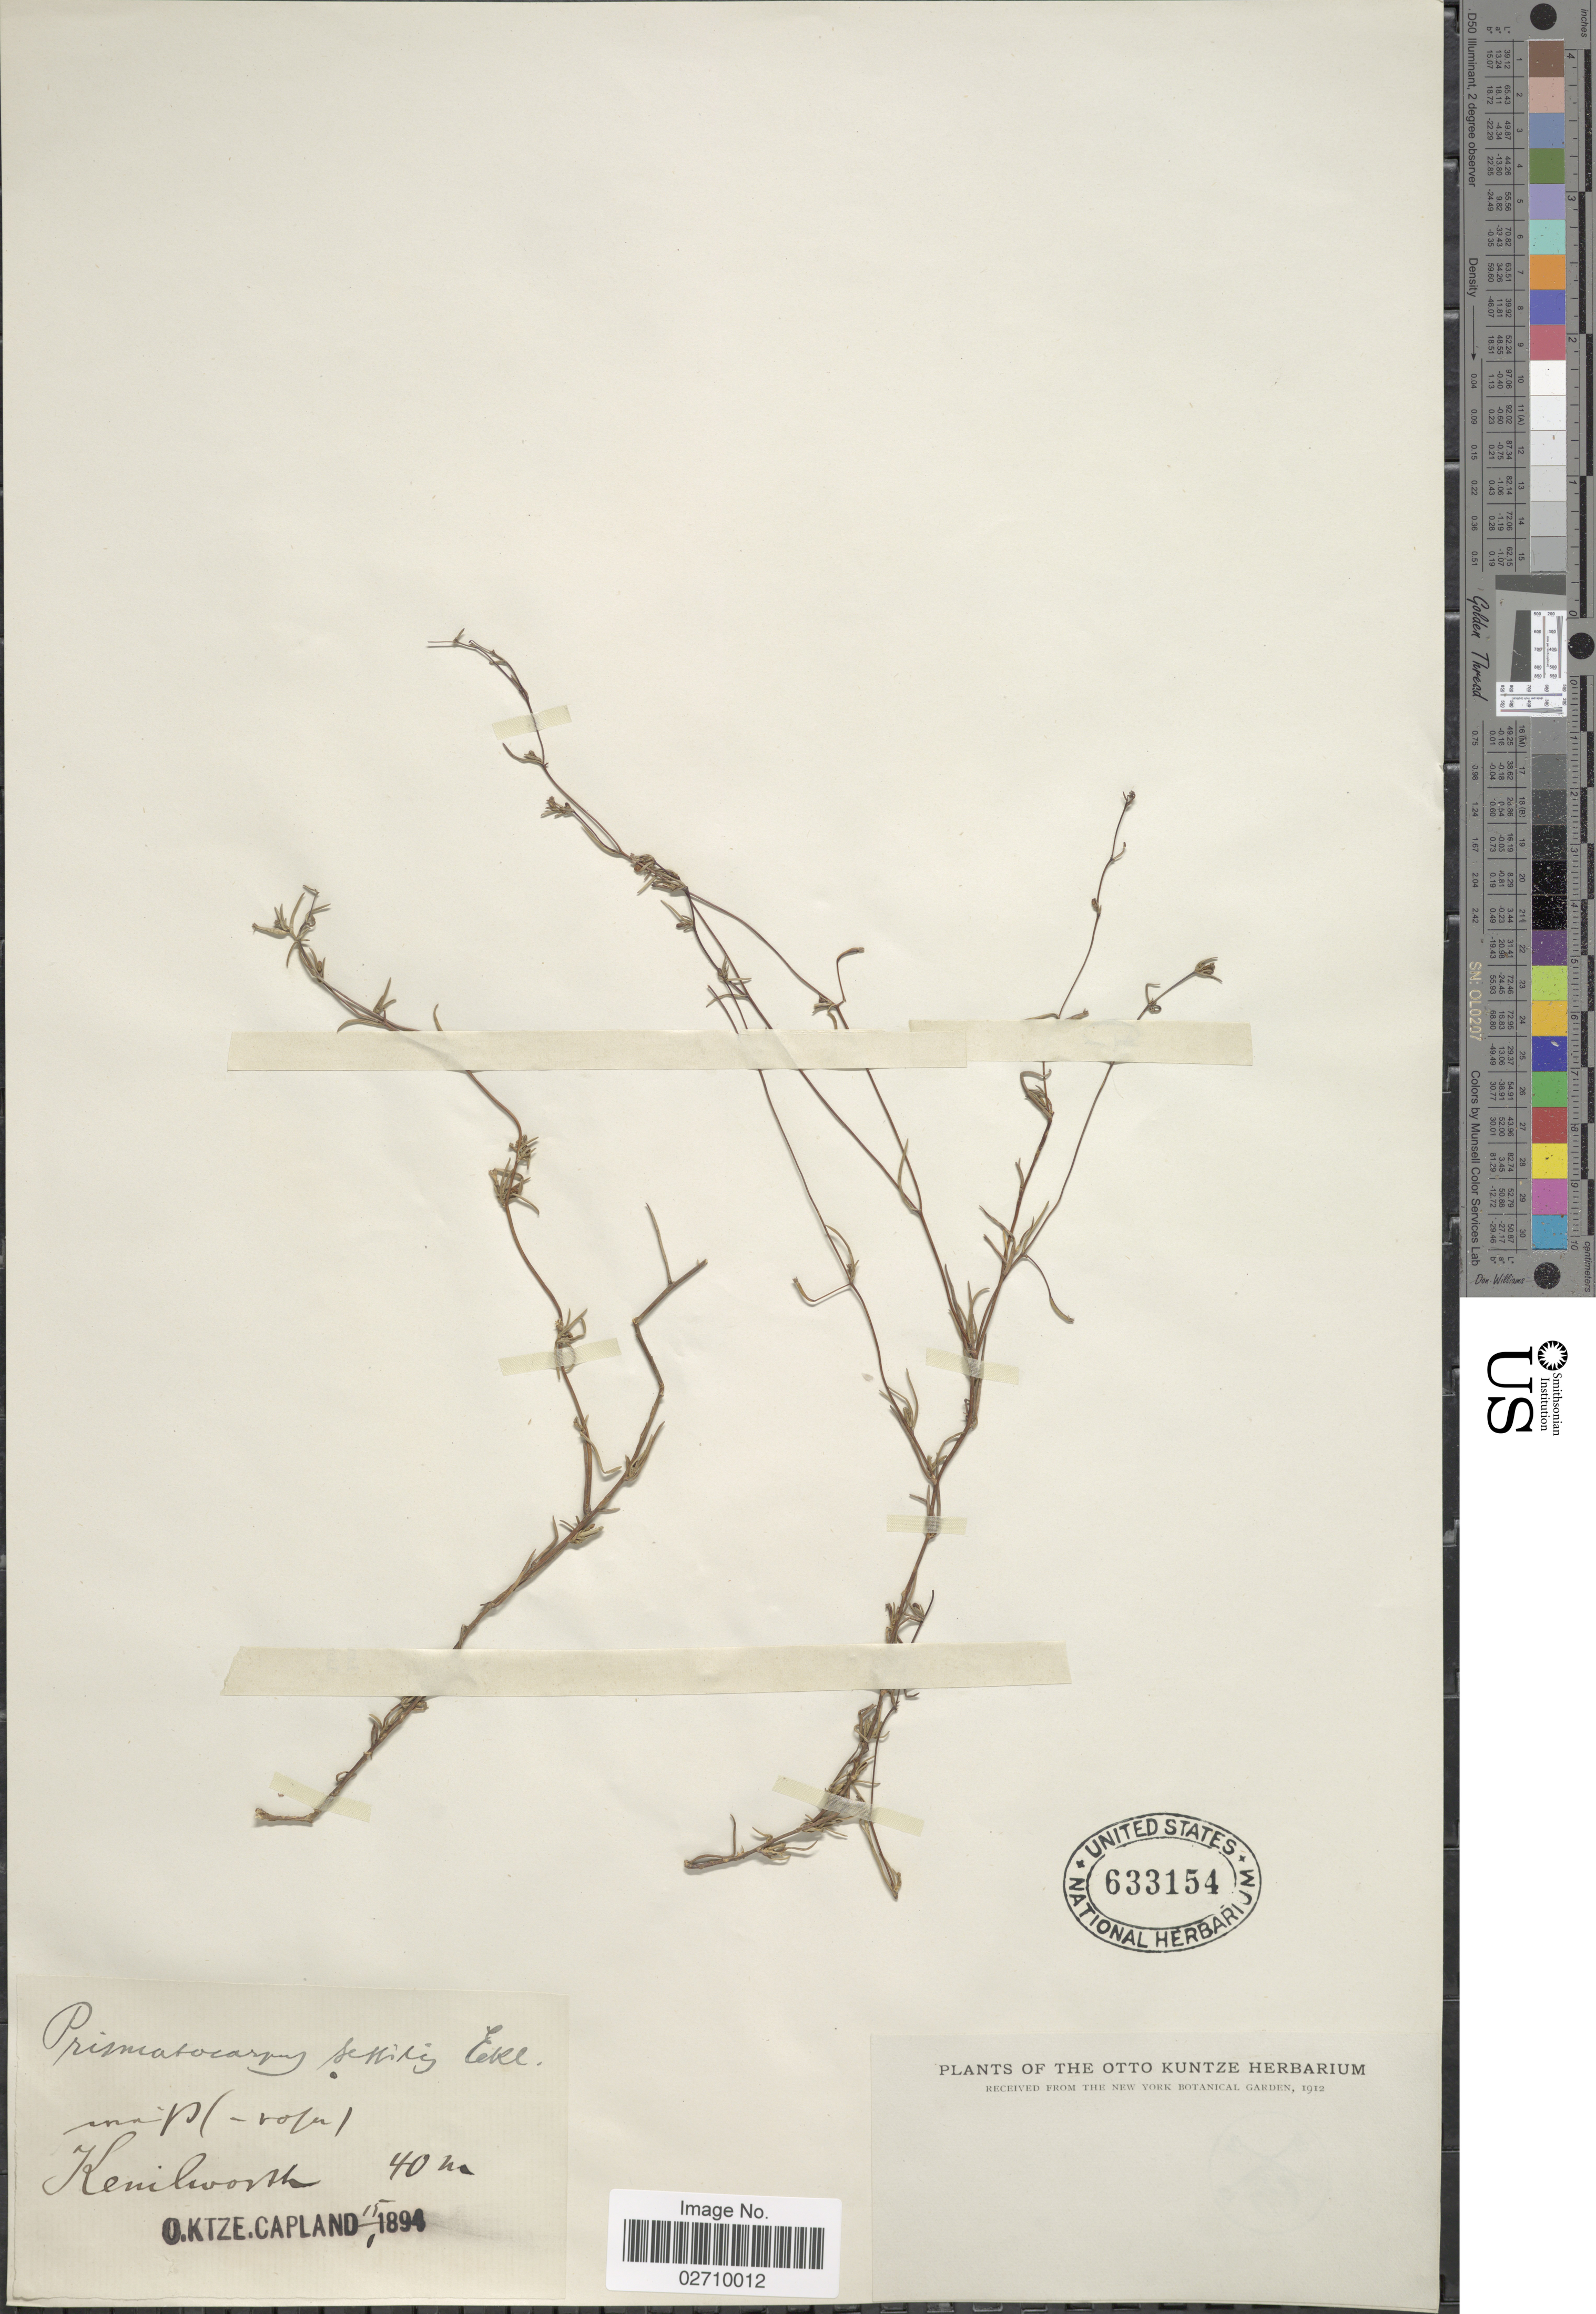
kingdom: Plantae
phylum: Tracheophyta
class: Magnoliopsida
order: Asterales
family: Campanulaceae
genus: Prismatocarpus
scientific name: Prismatocarpus sessilis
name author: Eckl. ex A. DC.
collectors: C.E.O. Kuntze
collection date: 1894-01-15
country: South Africa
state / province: Western Cape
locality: Kenilworth, Capeland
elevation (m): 40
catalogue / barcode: US 633154